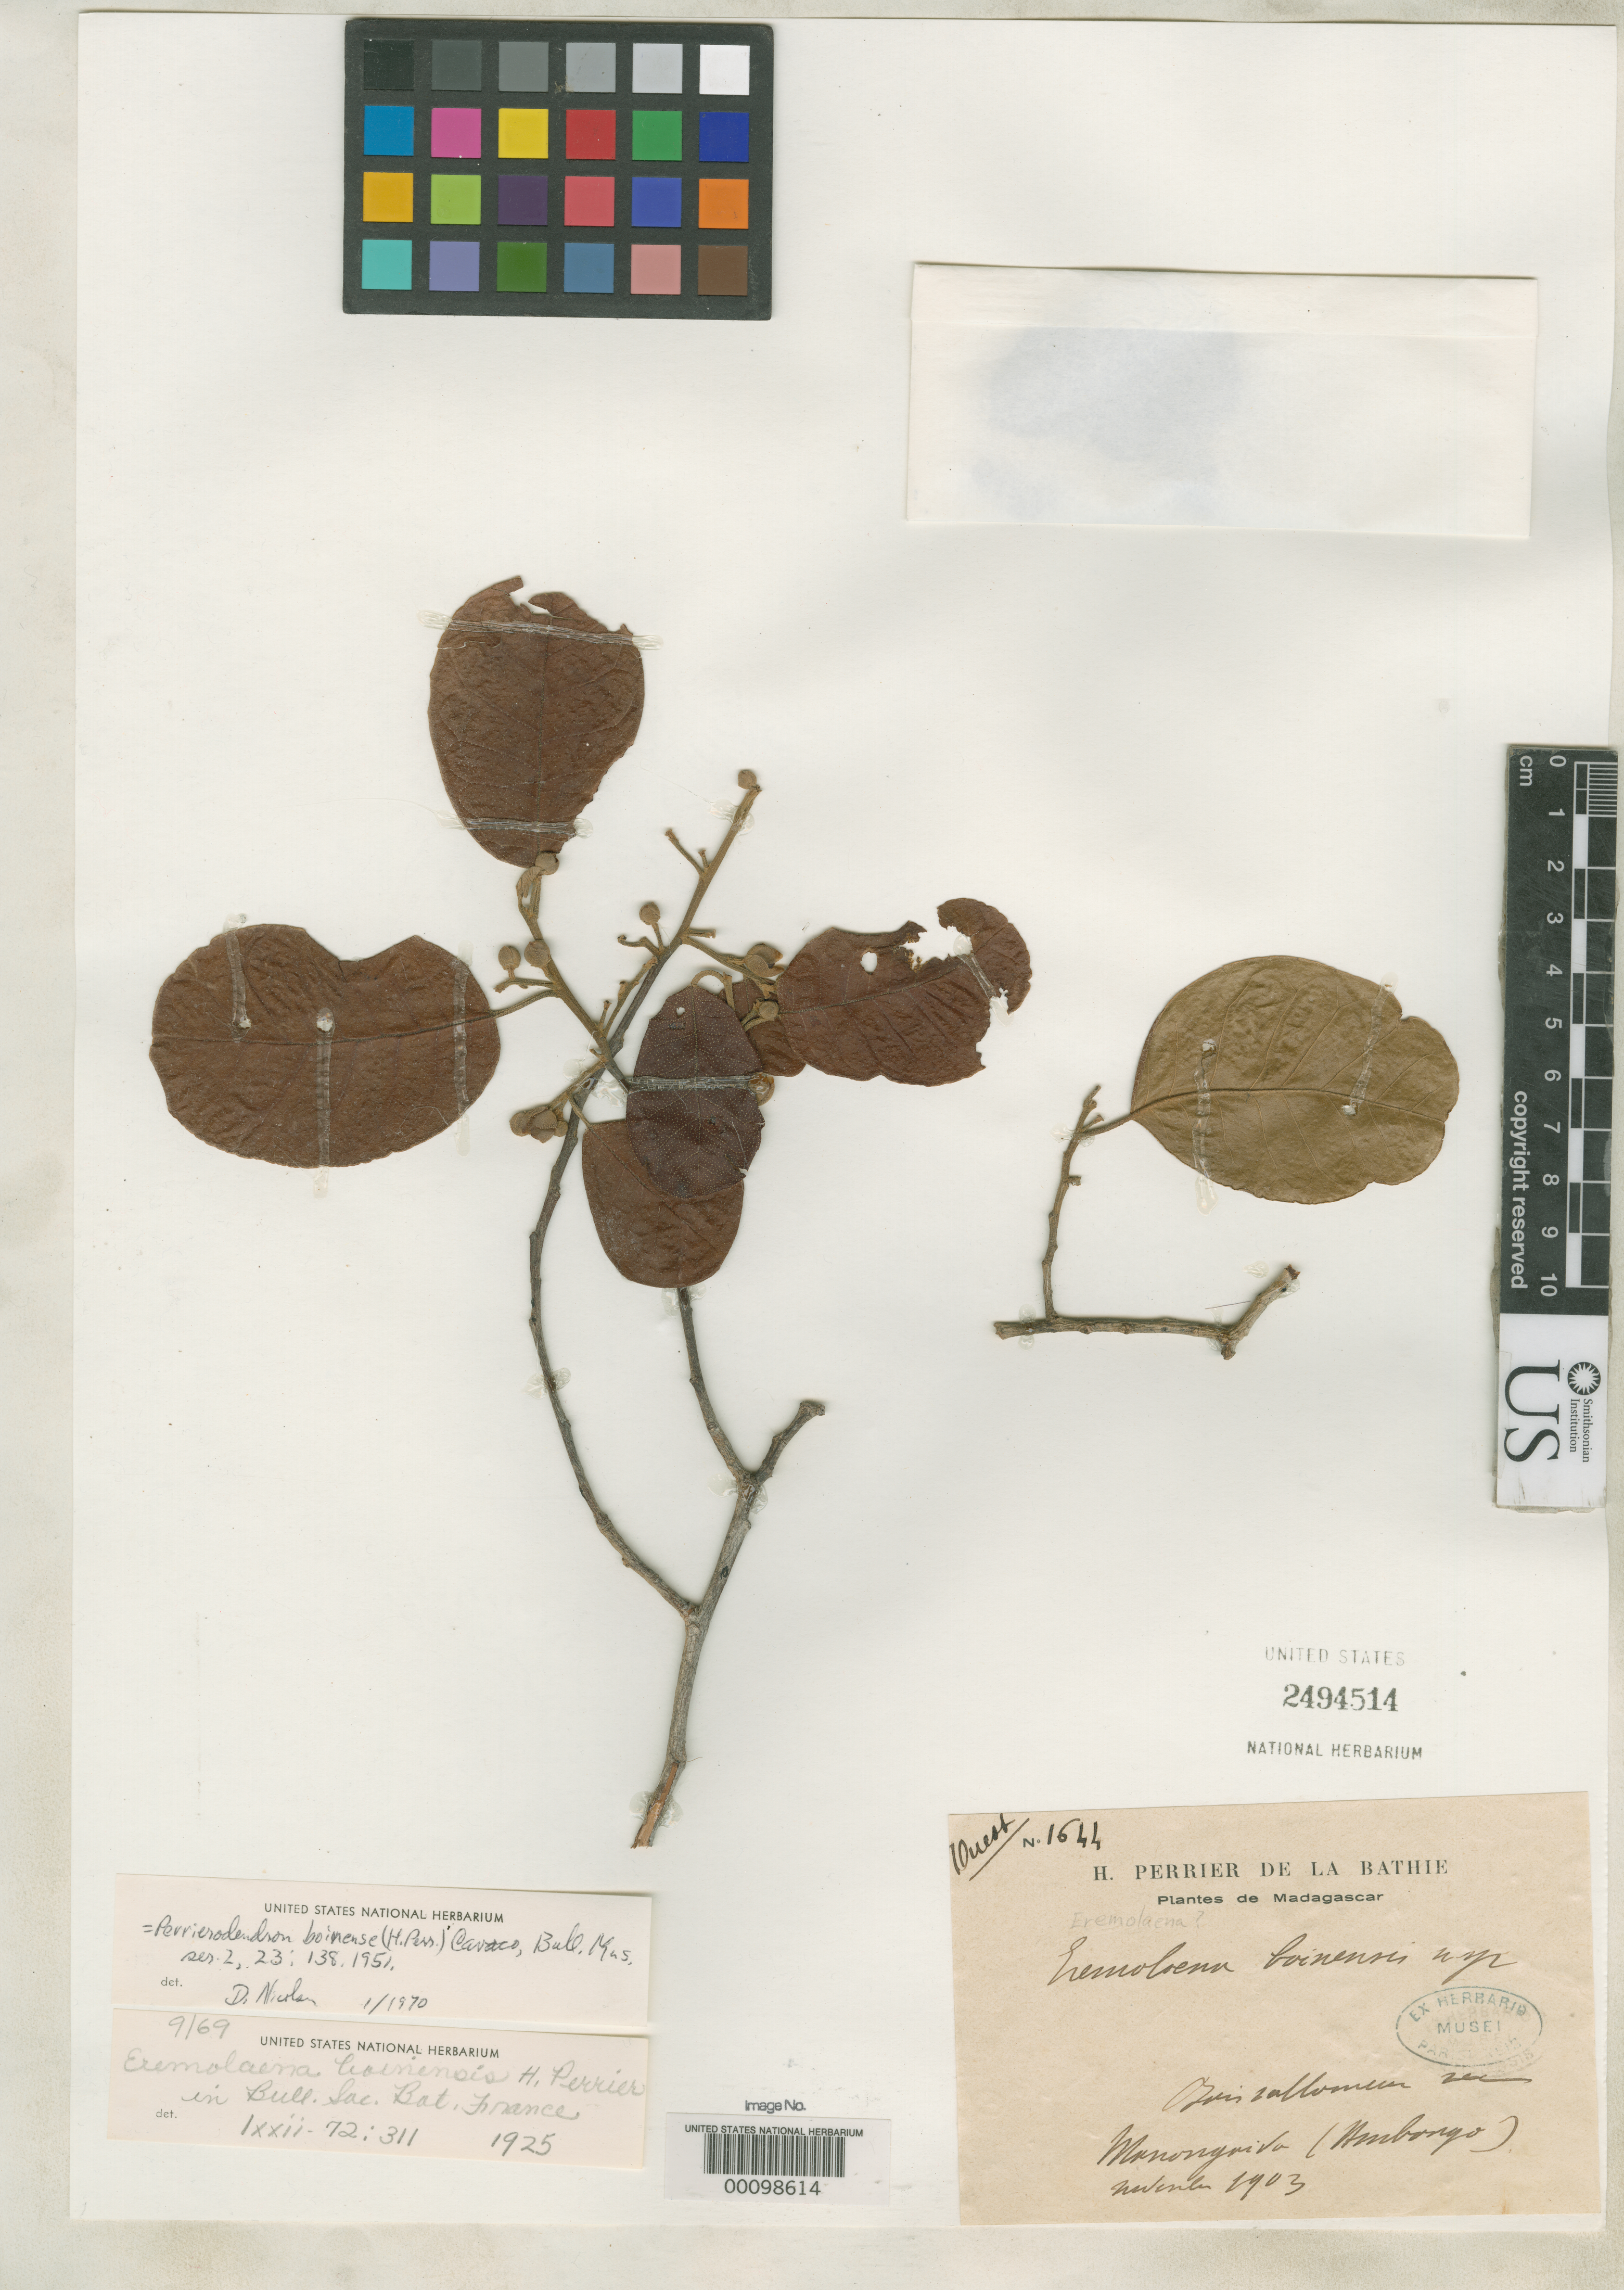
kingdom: Plantae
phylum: Tracheophyta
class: Magnoliopsida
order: Malvales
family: Sarcolaenaceae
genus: Eremolaena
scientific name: Eremolaena boinensis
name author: H. Perrier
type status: Isosyntype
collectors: H. Perrier de la Bâthie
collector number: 1644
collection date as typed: Nov 1903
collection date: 1903-11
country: Madagascar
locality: Manongarivo (Ambongo).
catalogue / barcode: US 2494514